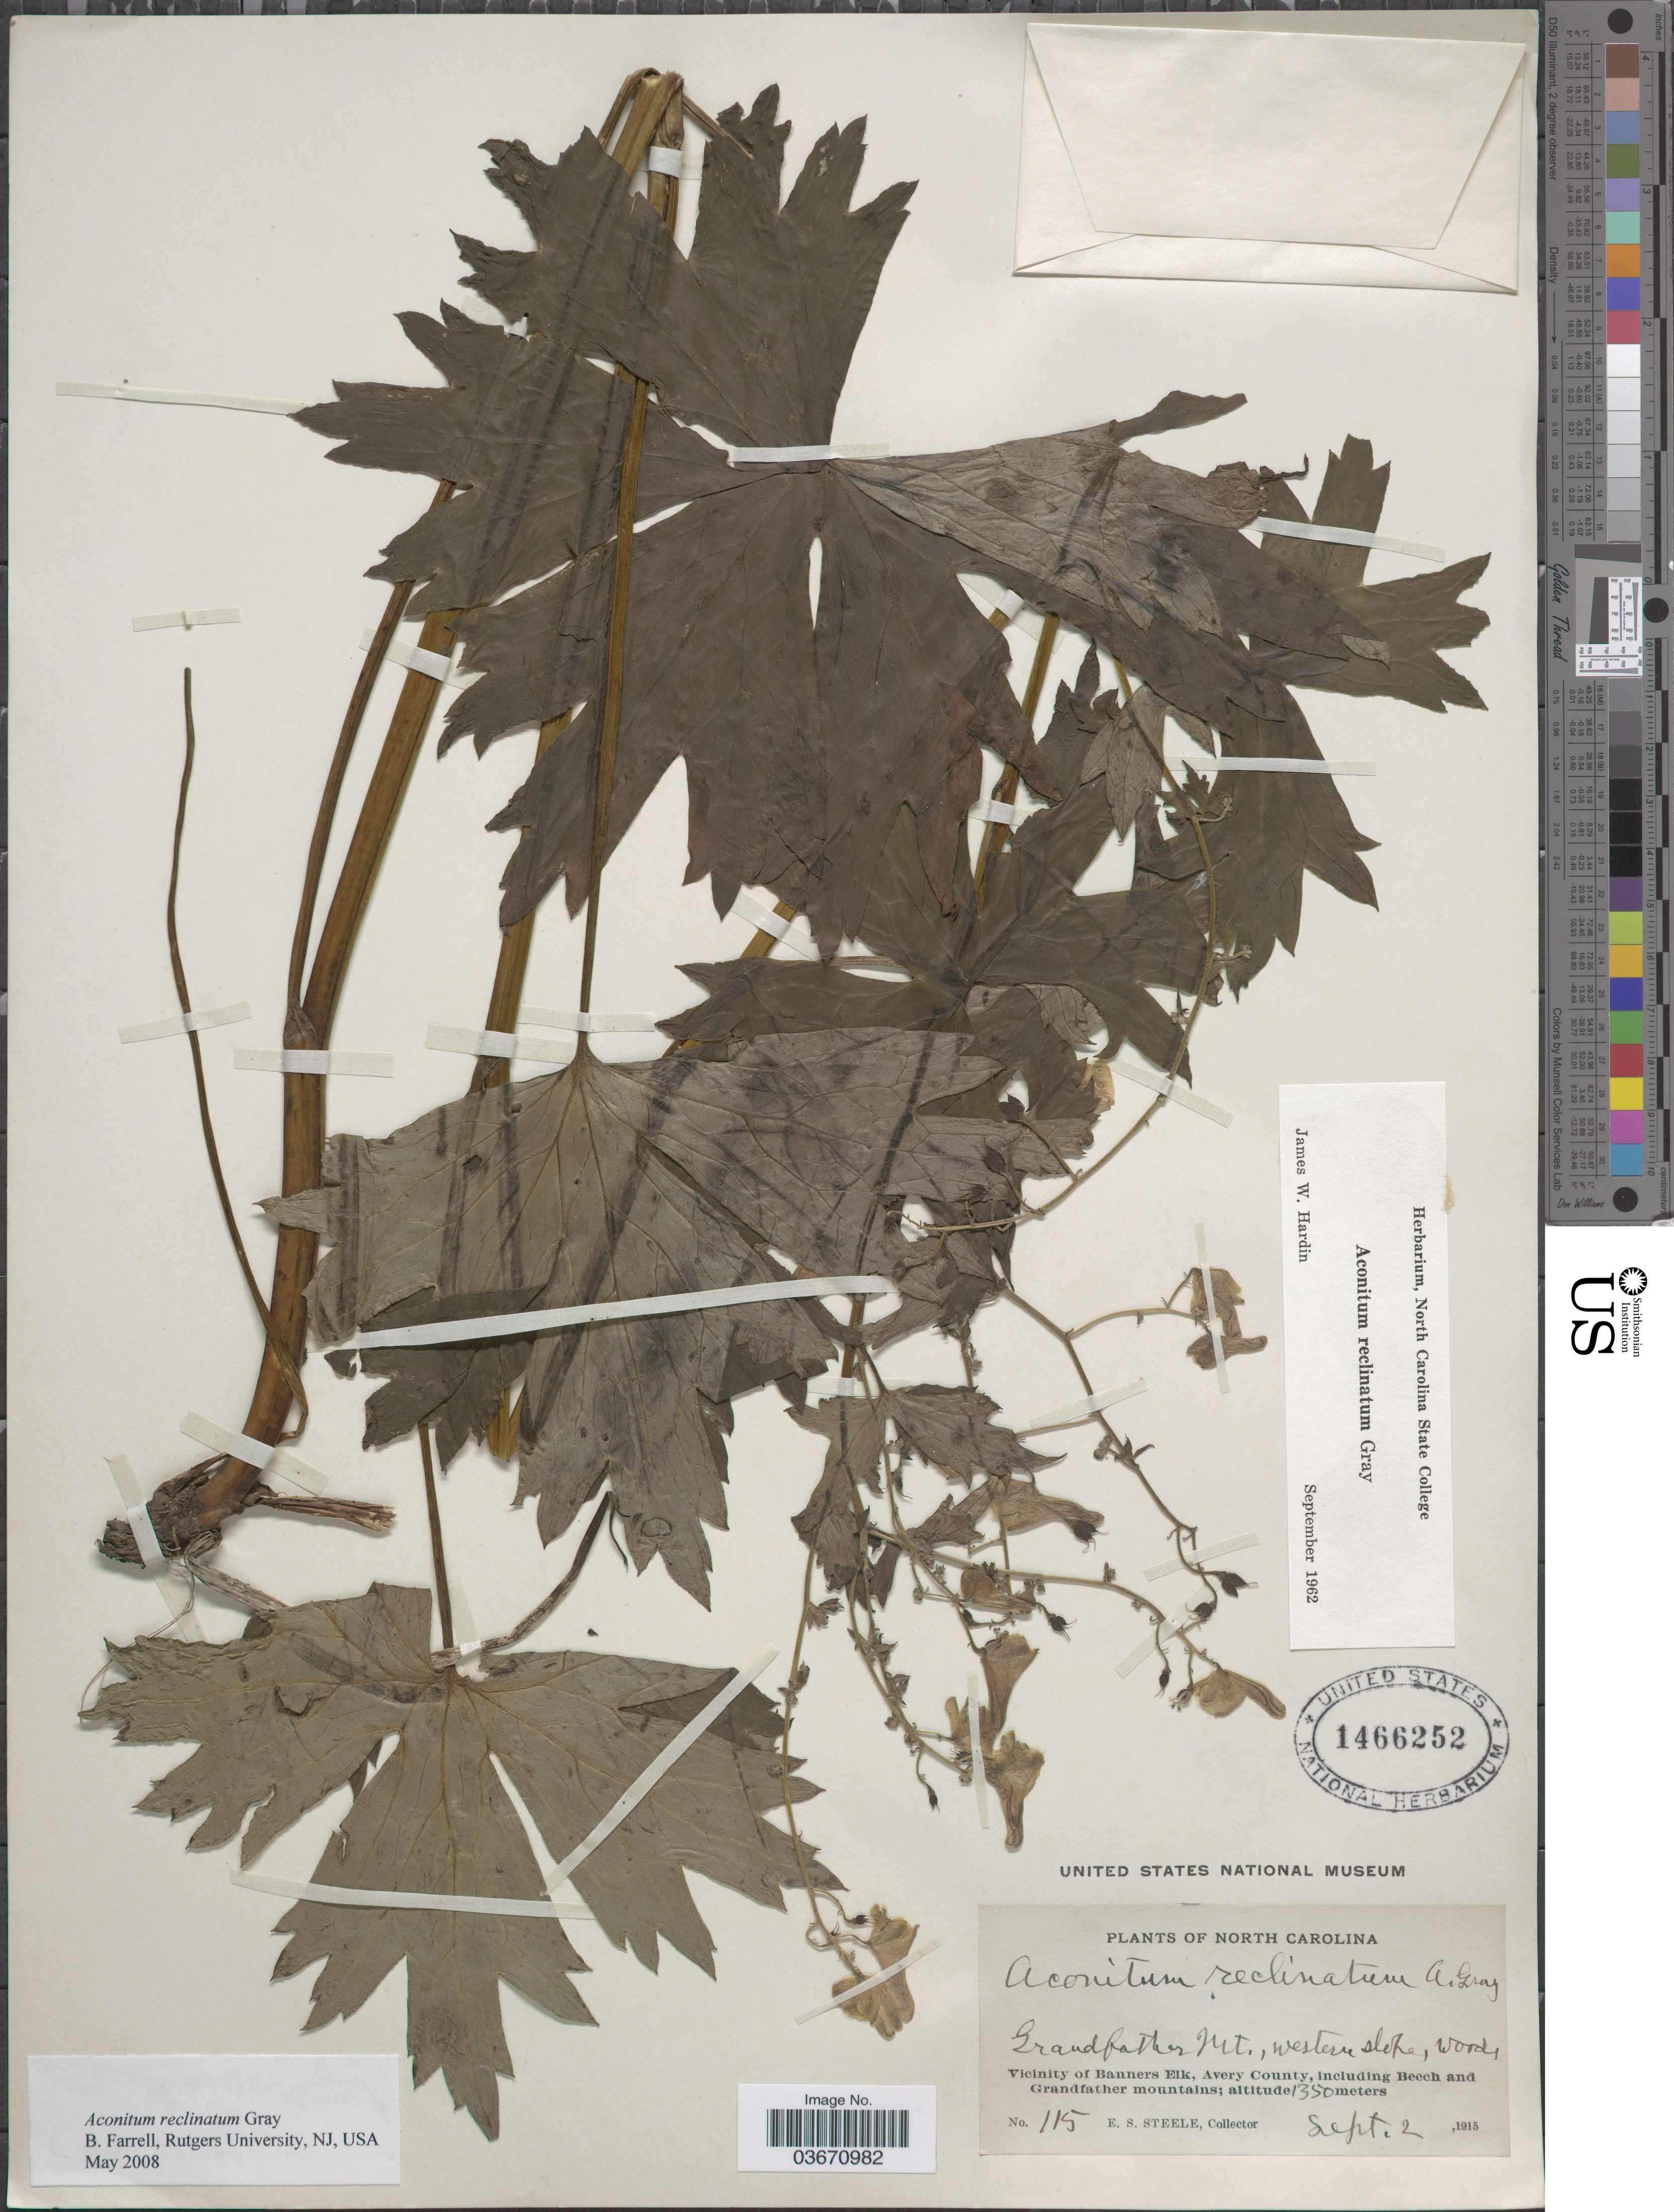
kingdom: Plantae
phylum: Tracheophyta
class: Magnoliopsida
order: Ranunculales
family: Ranunculaceae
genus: Aconitum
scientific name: Aconitum reclinatum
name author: A. Gray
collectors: E. Steele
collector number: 115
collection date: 1915-09-02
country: United States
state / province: North Carolina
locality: Grandfather Mt., western slope. Vicinity of Banners Elk, Avery County.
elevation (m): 1350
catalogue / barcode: US 1466252